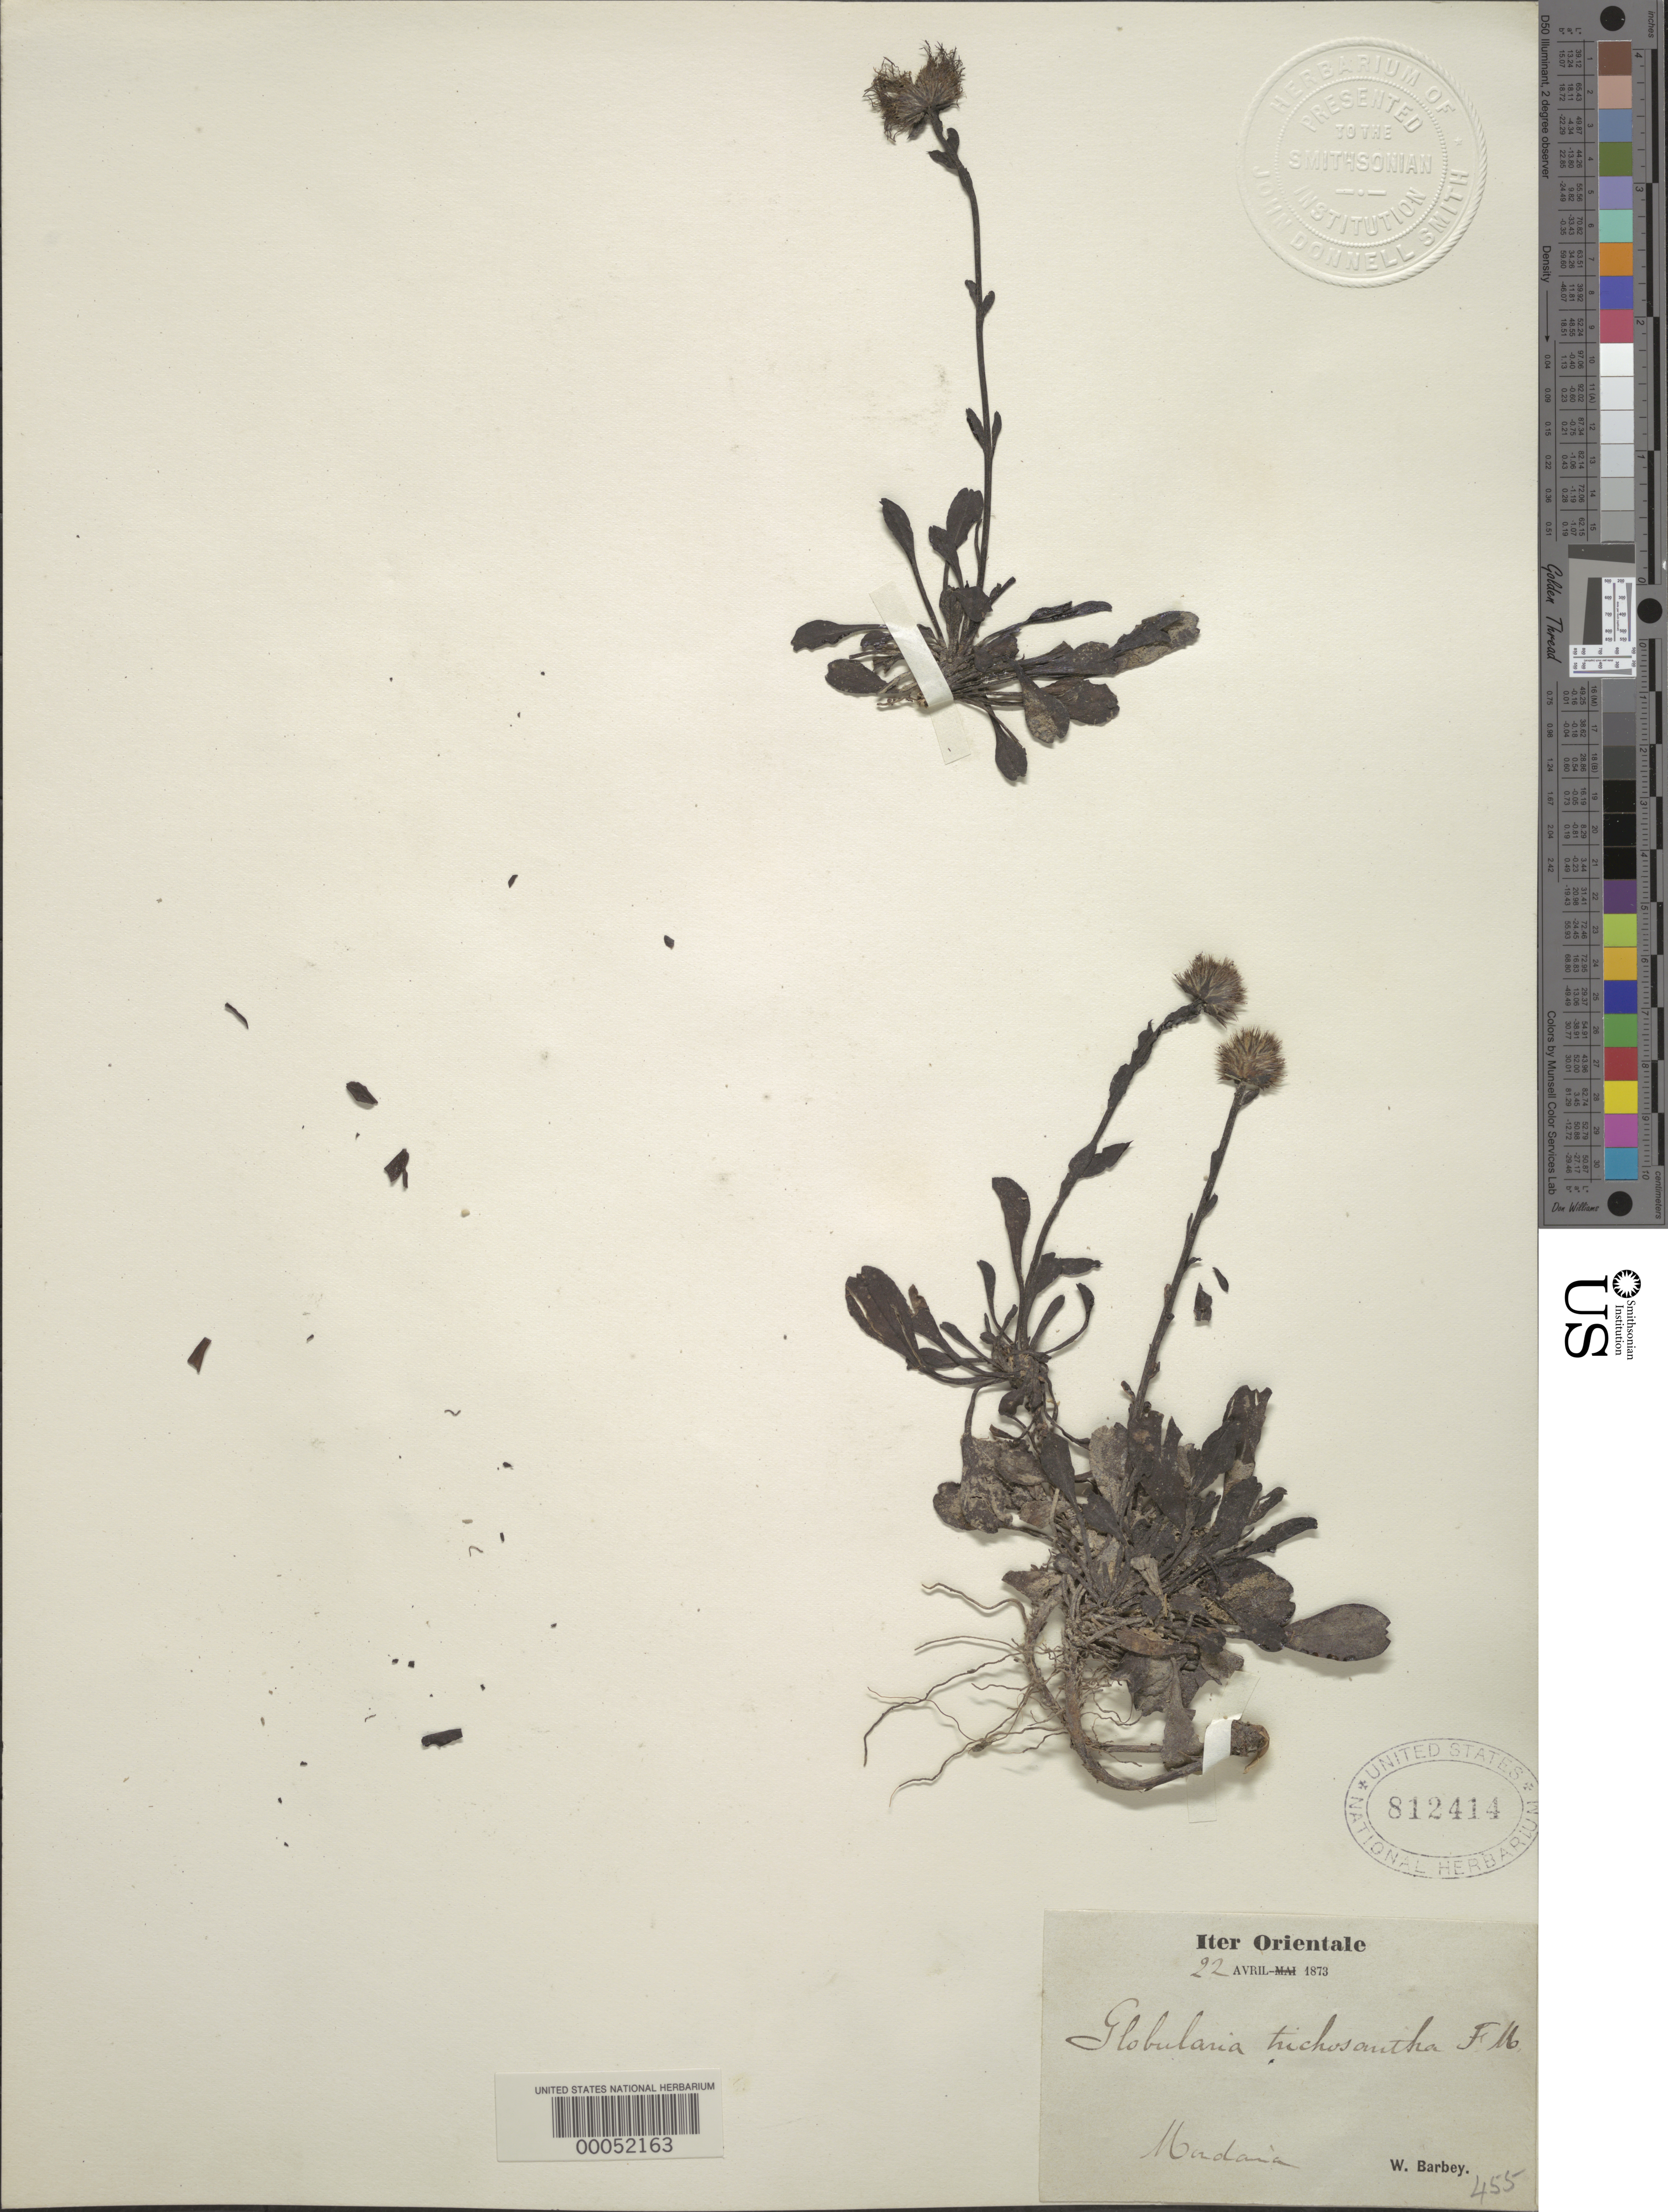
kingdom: Plantae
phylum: Tracheophyta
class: Magnoliopsida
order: Lamiales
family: Plantaginaceae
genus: Globularia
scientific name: Globularia trichosantha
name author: Fisch. & C.A. Mey.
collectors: W. Barbey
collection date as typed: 22 Apr 1873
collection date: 1873-04-22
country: Panama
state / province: Chiriquí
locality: Around San Felix.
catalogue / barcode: US 812414